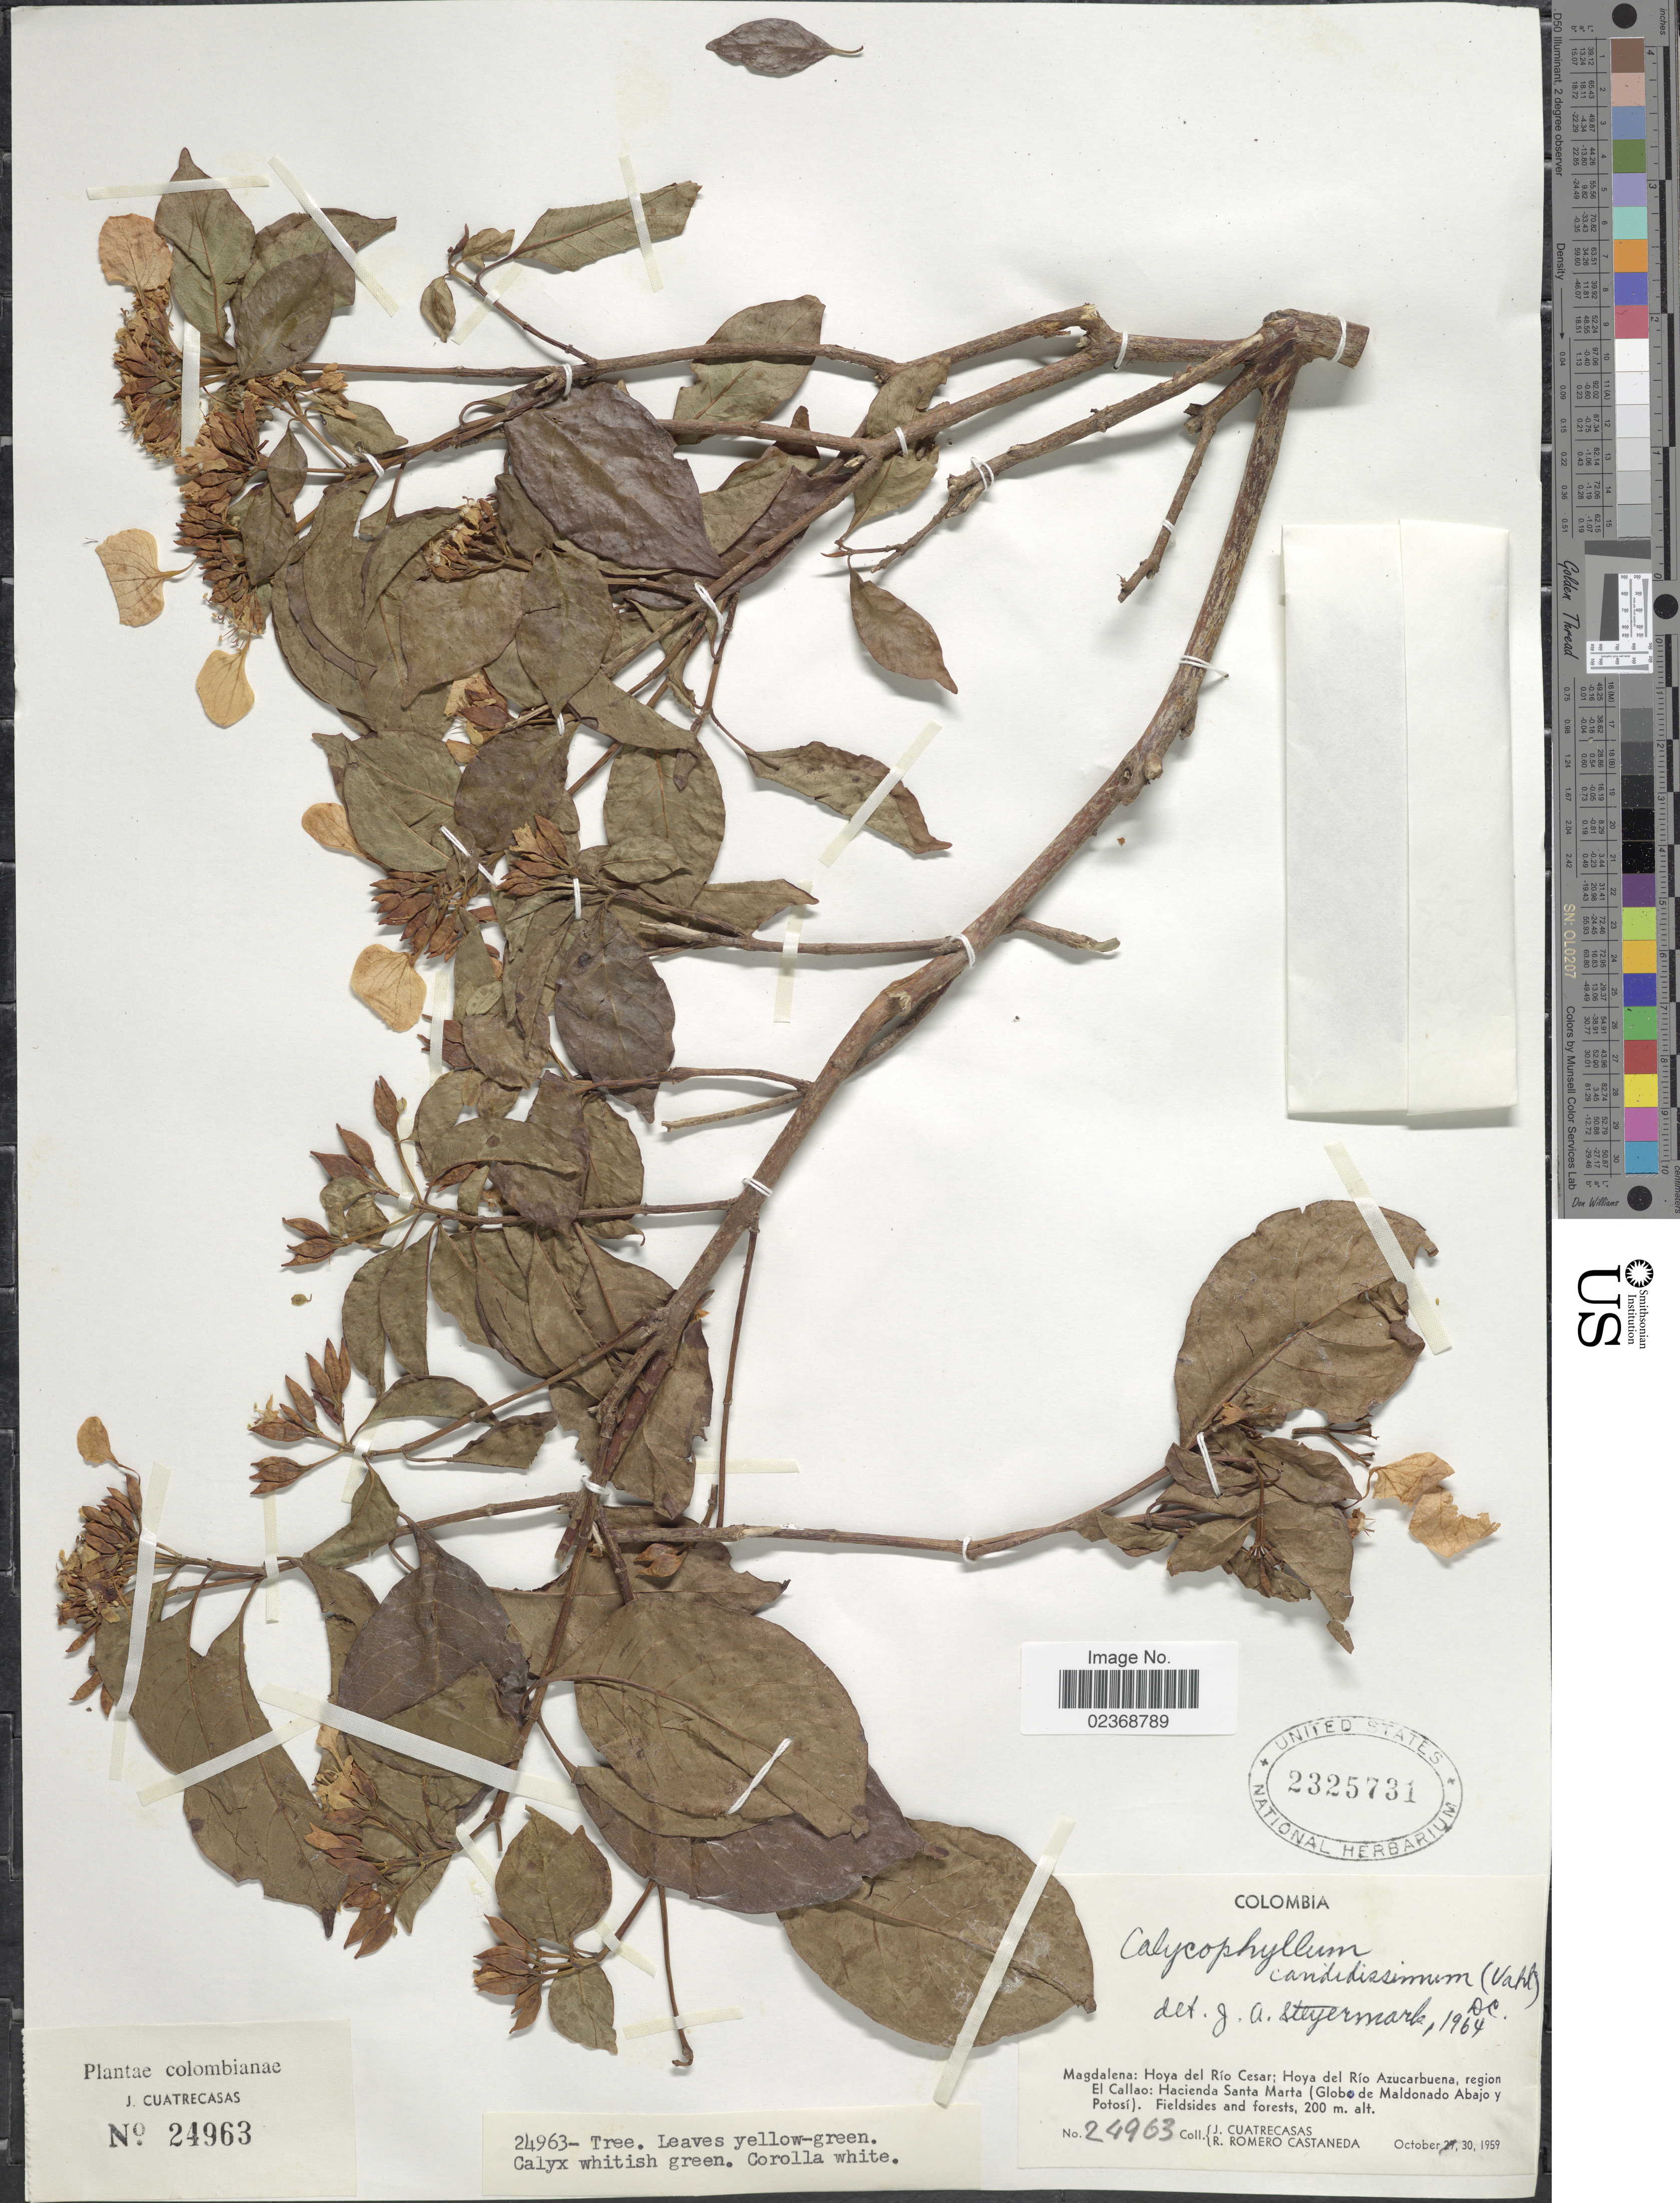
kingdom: Plantae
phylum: Tracheophyta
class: Magnoliopsida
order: Gentianales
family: Rubiaceae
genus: Calycophyllum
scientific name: Calycophyllum candidissimum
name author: (Vahl) DC.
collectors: J. Cuatrecasas & R. Romero Castañeda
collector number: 24963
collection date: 1959-10-30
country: Colombia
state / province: Magdalena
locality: Hoya del Rio Cesar; Hoya del Rio Azucarbuena, region El Callao: Hacienda Santa Marta (Globo de Maldonado Abajo y Potosi.)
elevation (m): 200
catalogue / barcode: US 2325731